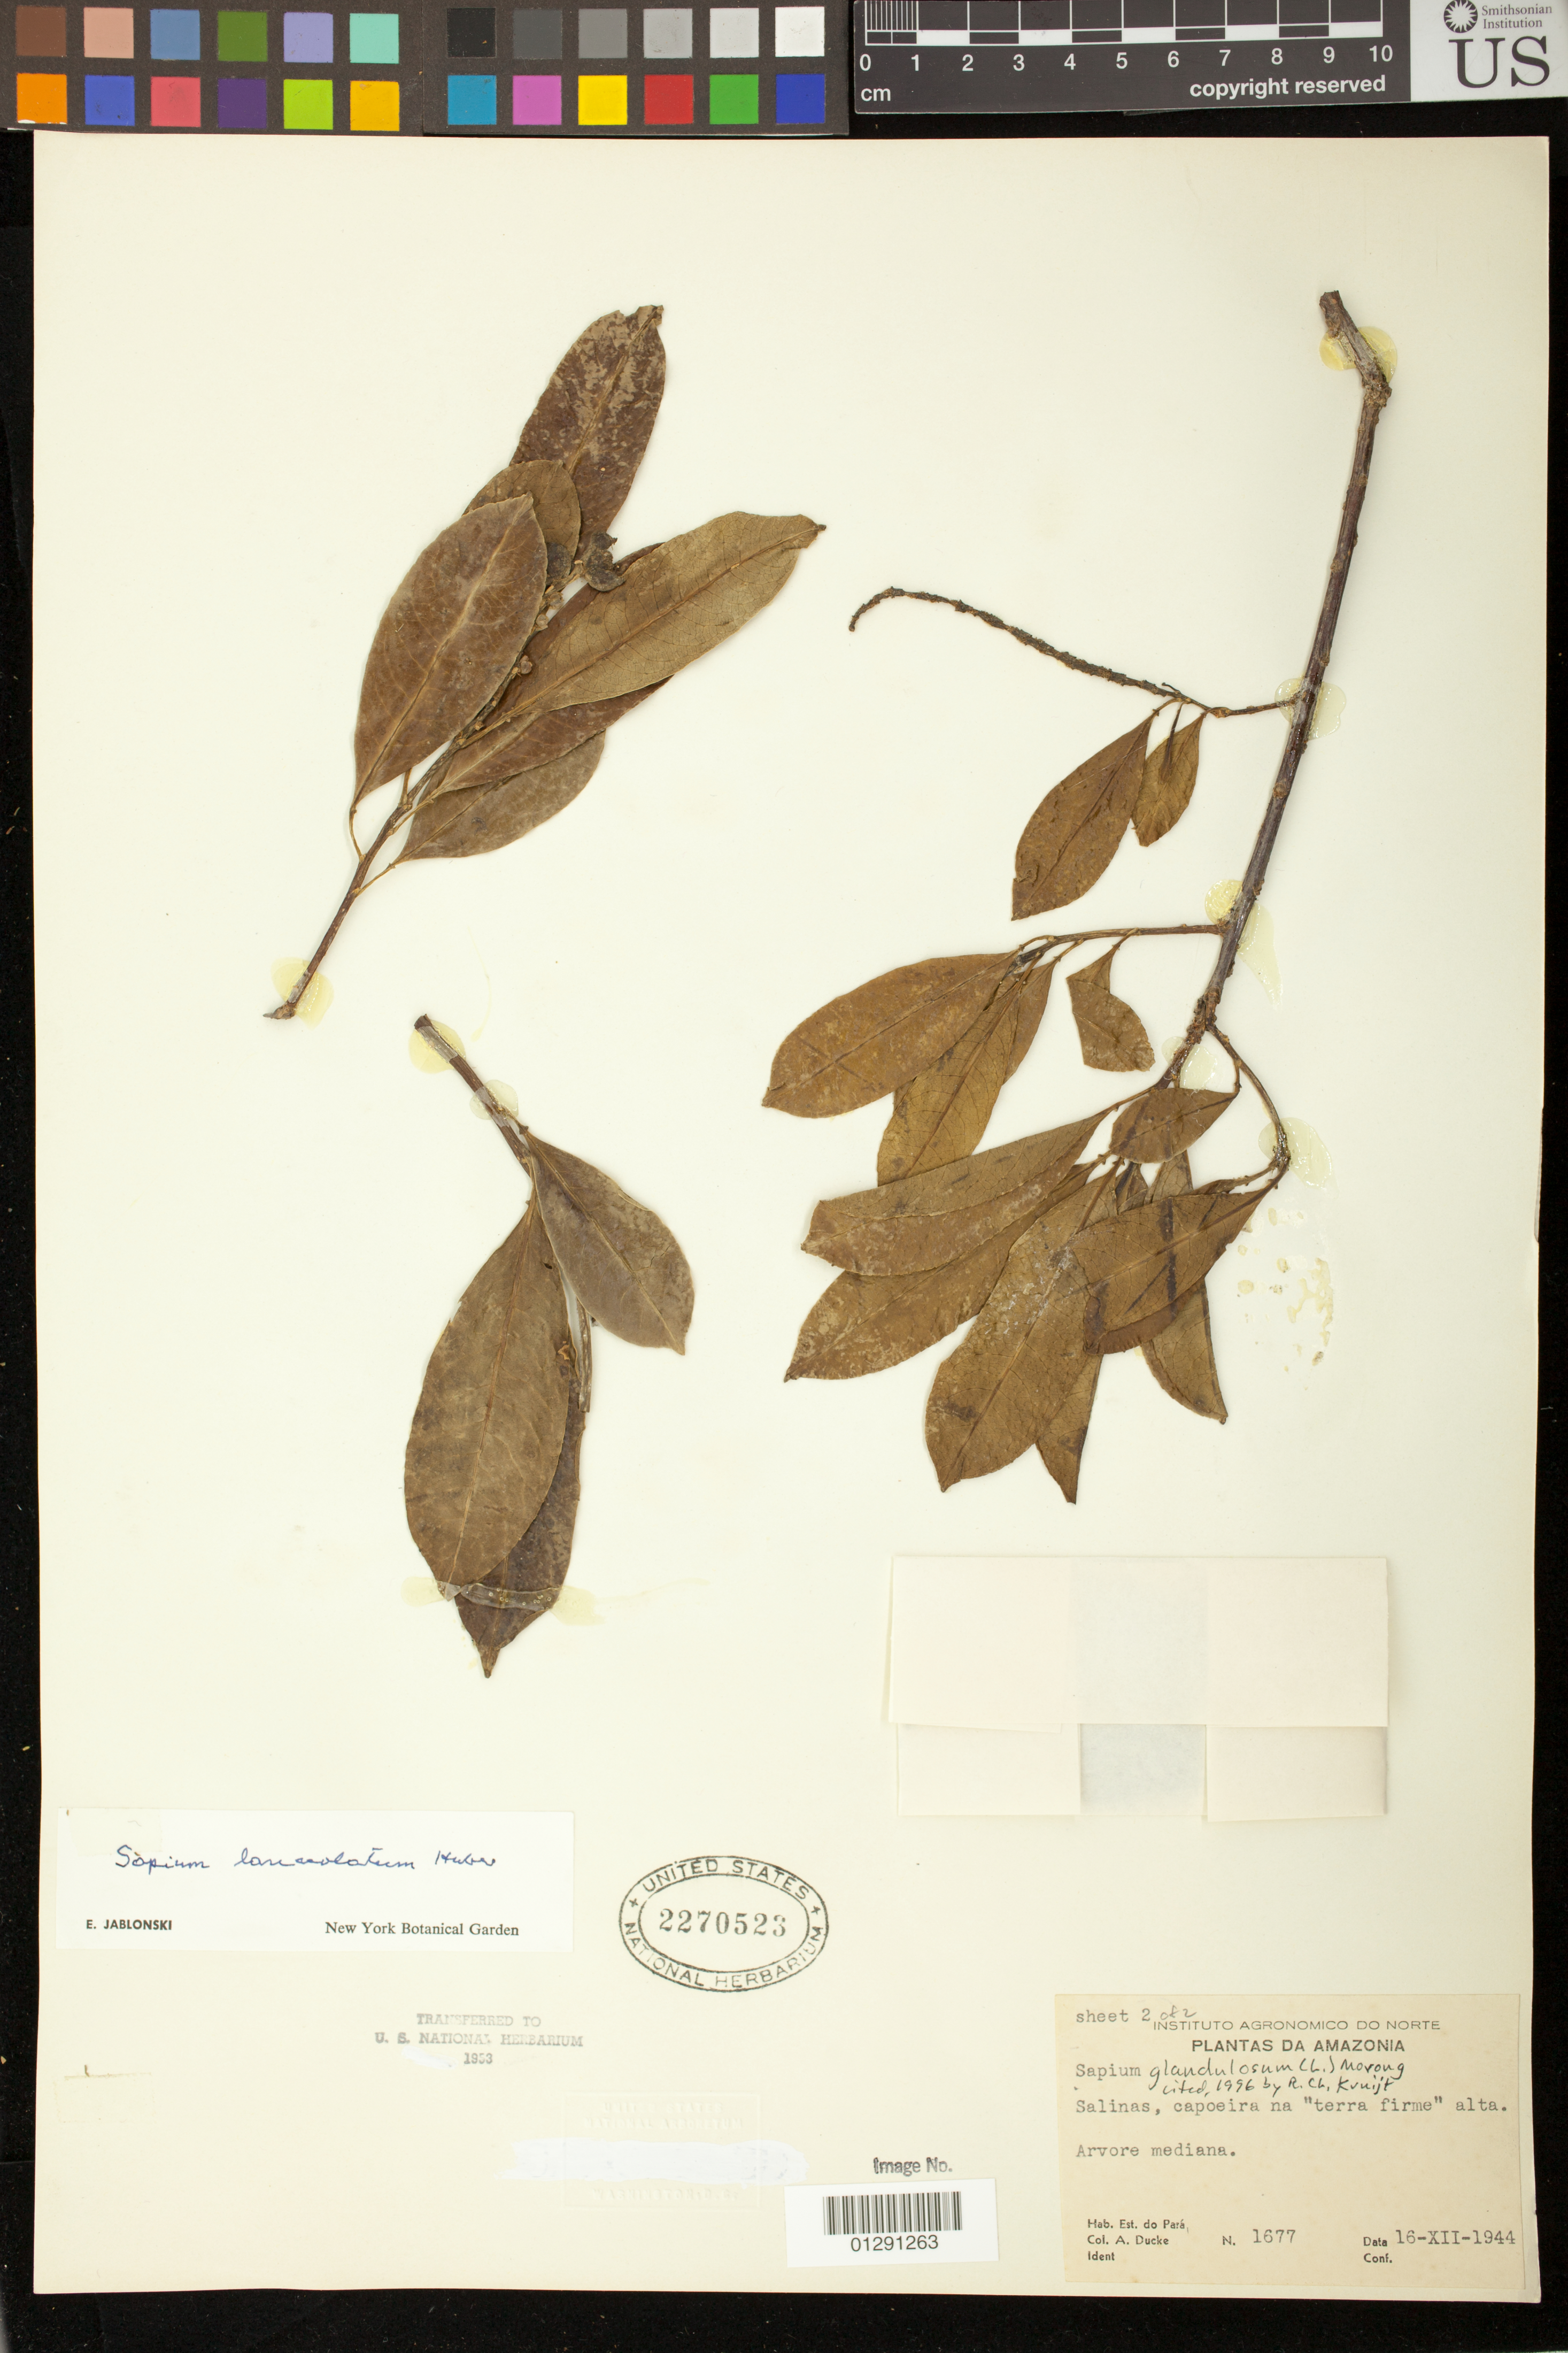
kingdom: Plantae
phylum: Tracheophyta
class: Magnoliopsida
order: Malpighiales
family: Euphorbiaceae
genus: Sapium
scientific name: Sapium glandulatum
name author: (Vell.) Pax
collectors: A. Ducke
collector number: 1677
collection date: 1944-12-16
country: Brazil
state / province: Para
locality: Salinas, capoeira na 'terra firme' alta.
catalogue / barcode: US 2270523